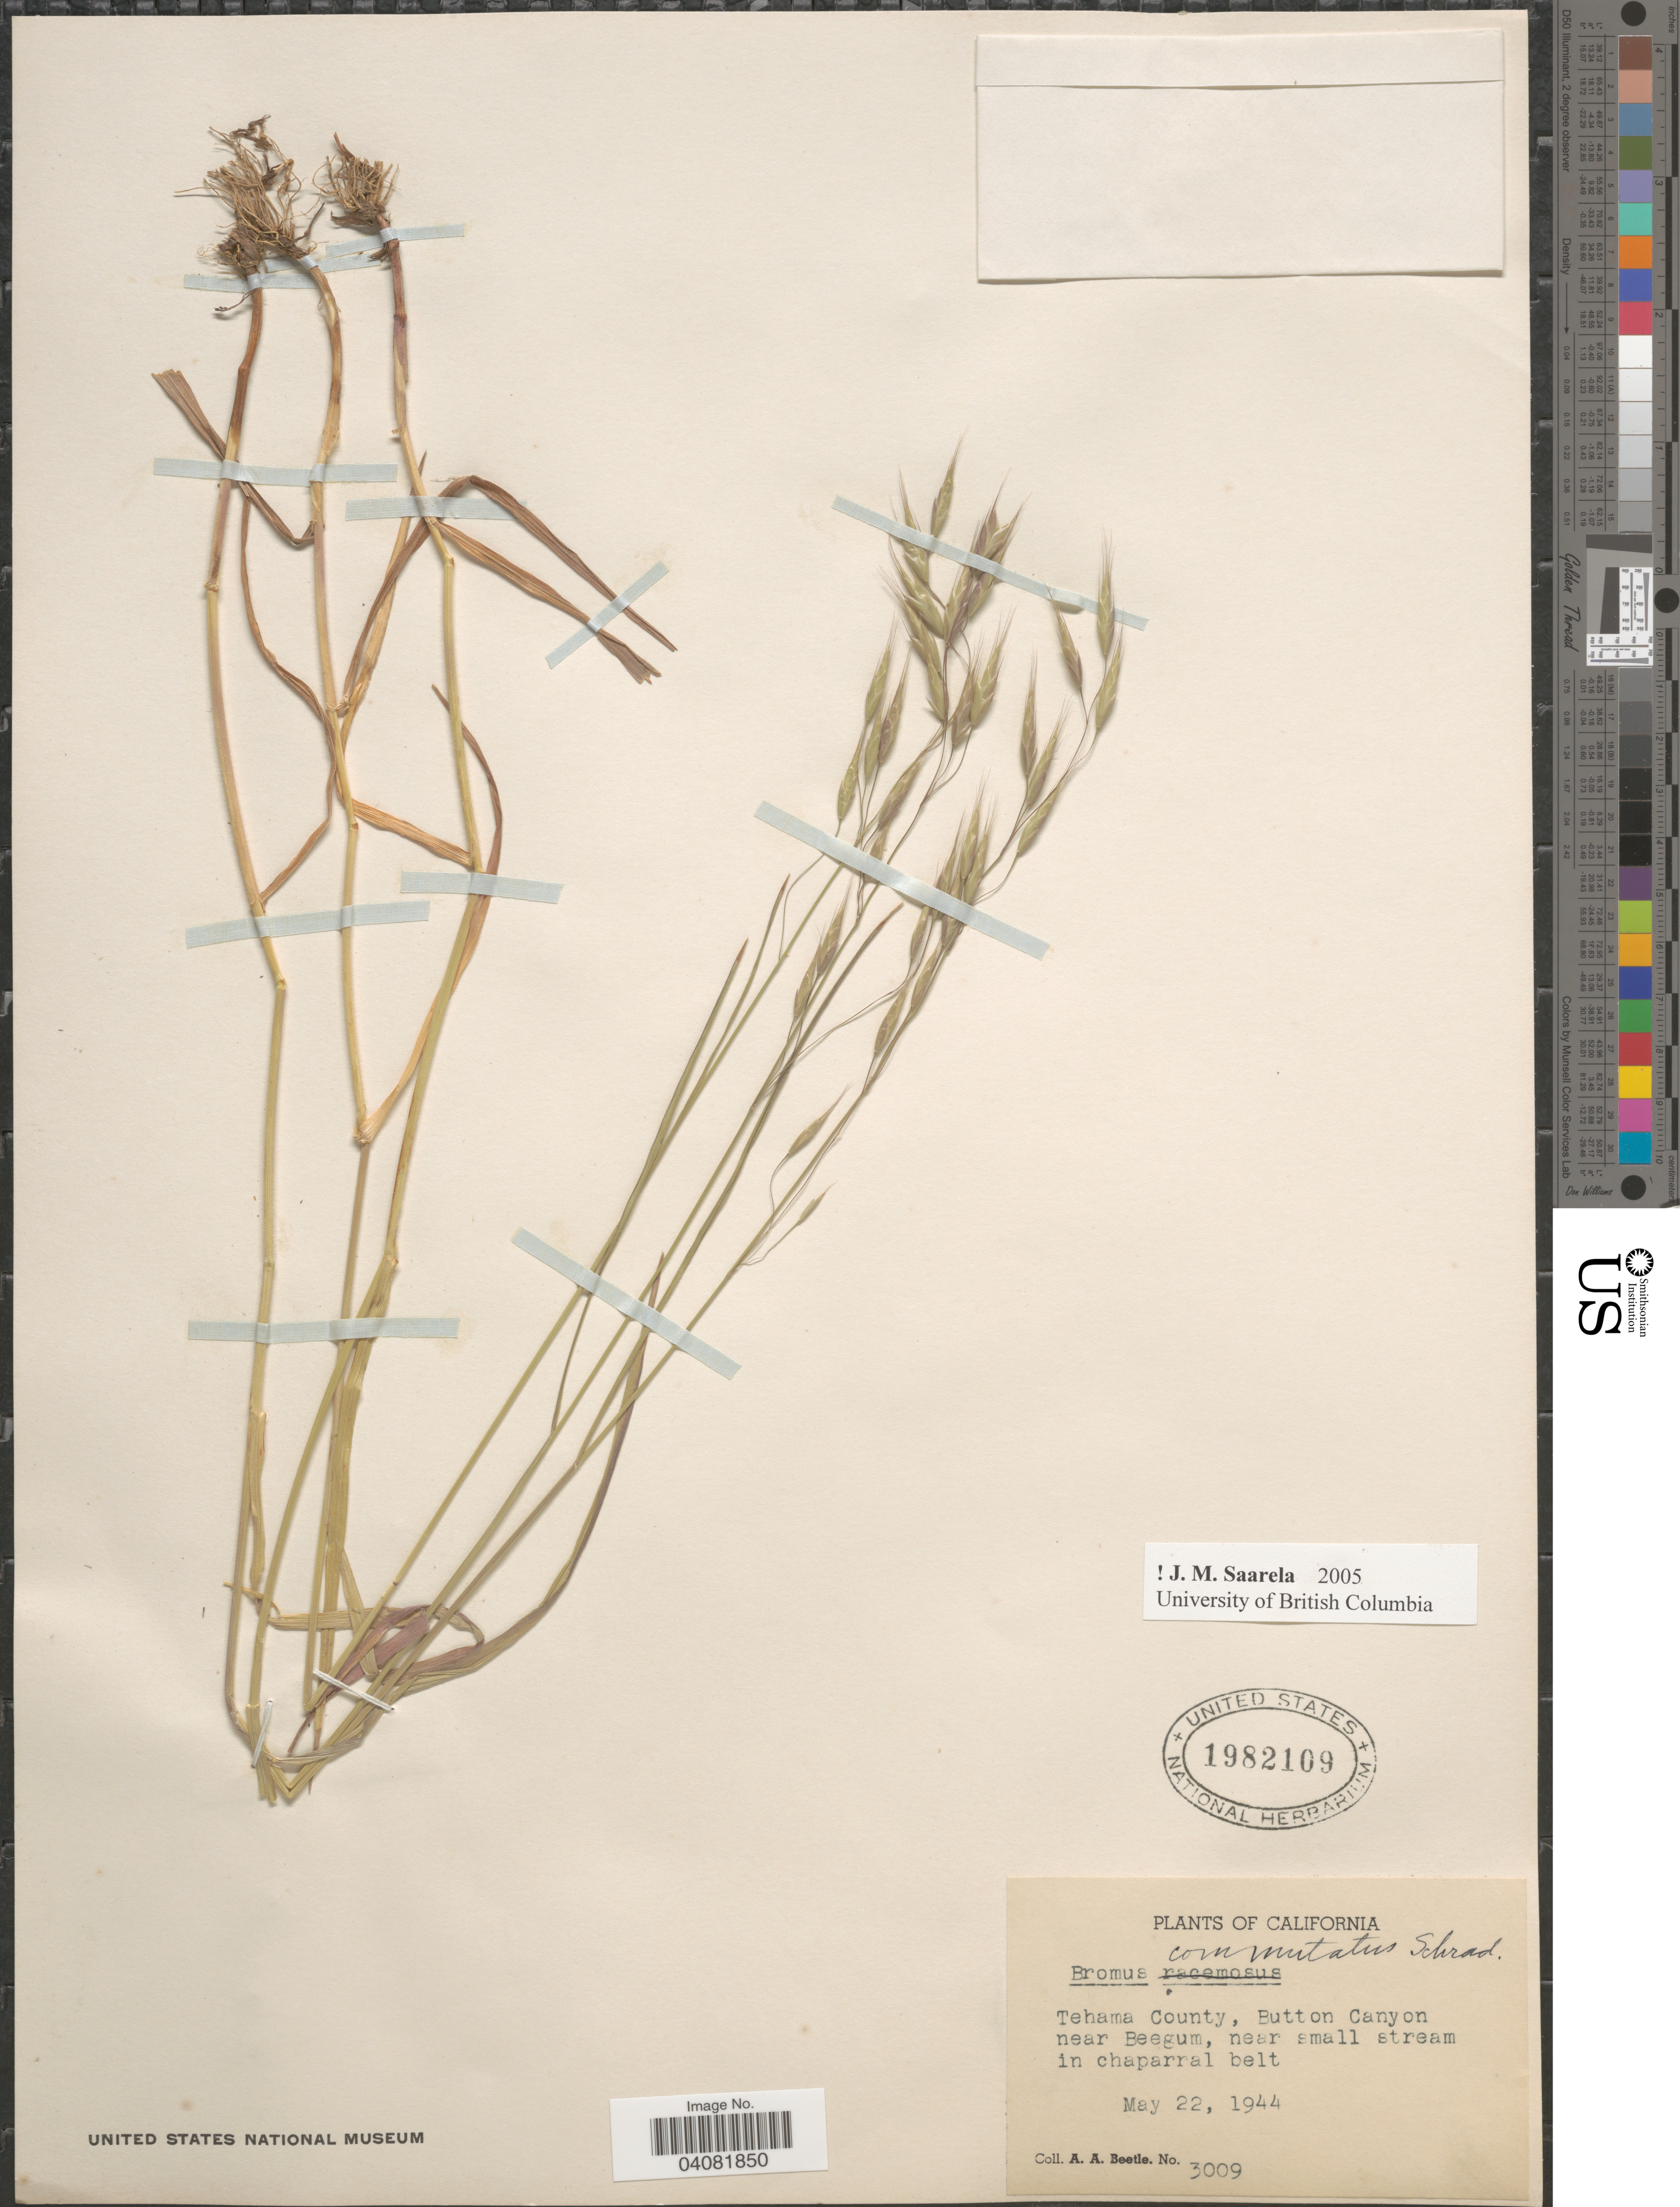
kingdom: Plantae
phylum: Tracheophyta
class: Liliopsida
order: Poales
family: Poaceae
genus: Bromus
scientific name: Bromus commutatus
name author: Schrad.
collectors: A. A. Beetle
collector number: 3009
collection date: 1944-05-22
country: United States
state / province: California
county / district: Tehama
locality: Tehama County, Button Canyon near Beegum, near small stream in chaparral belt.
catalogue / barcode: US 1982109